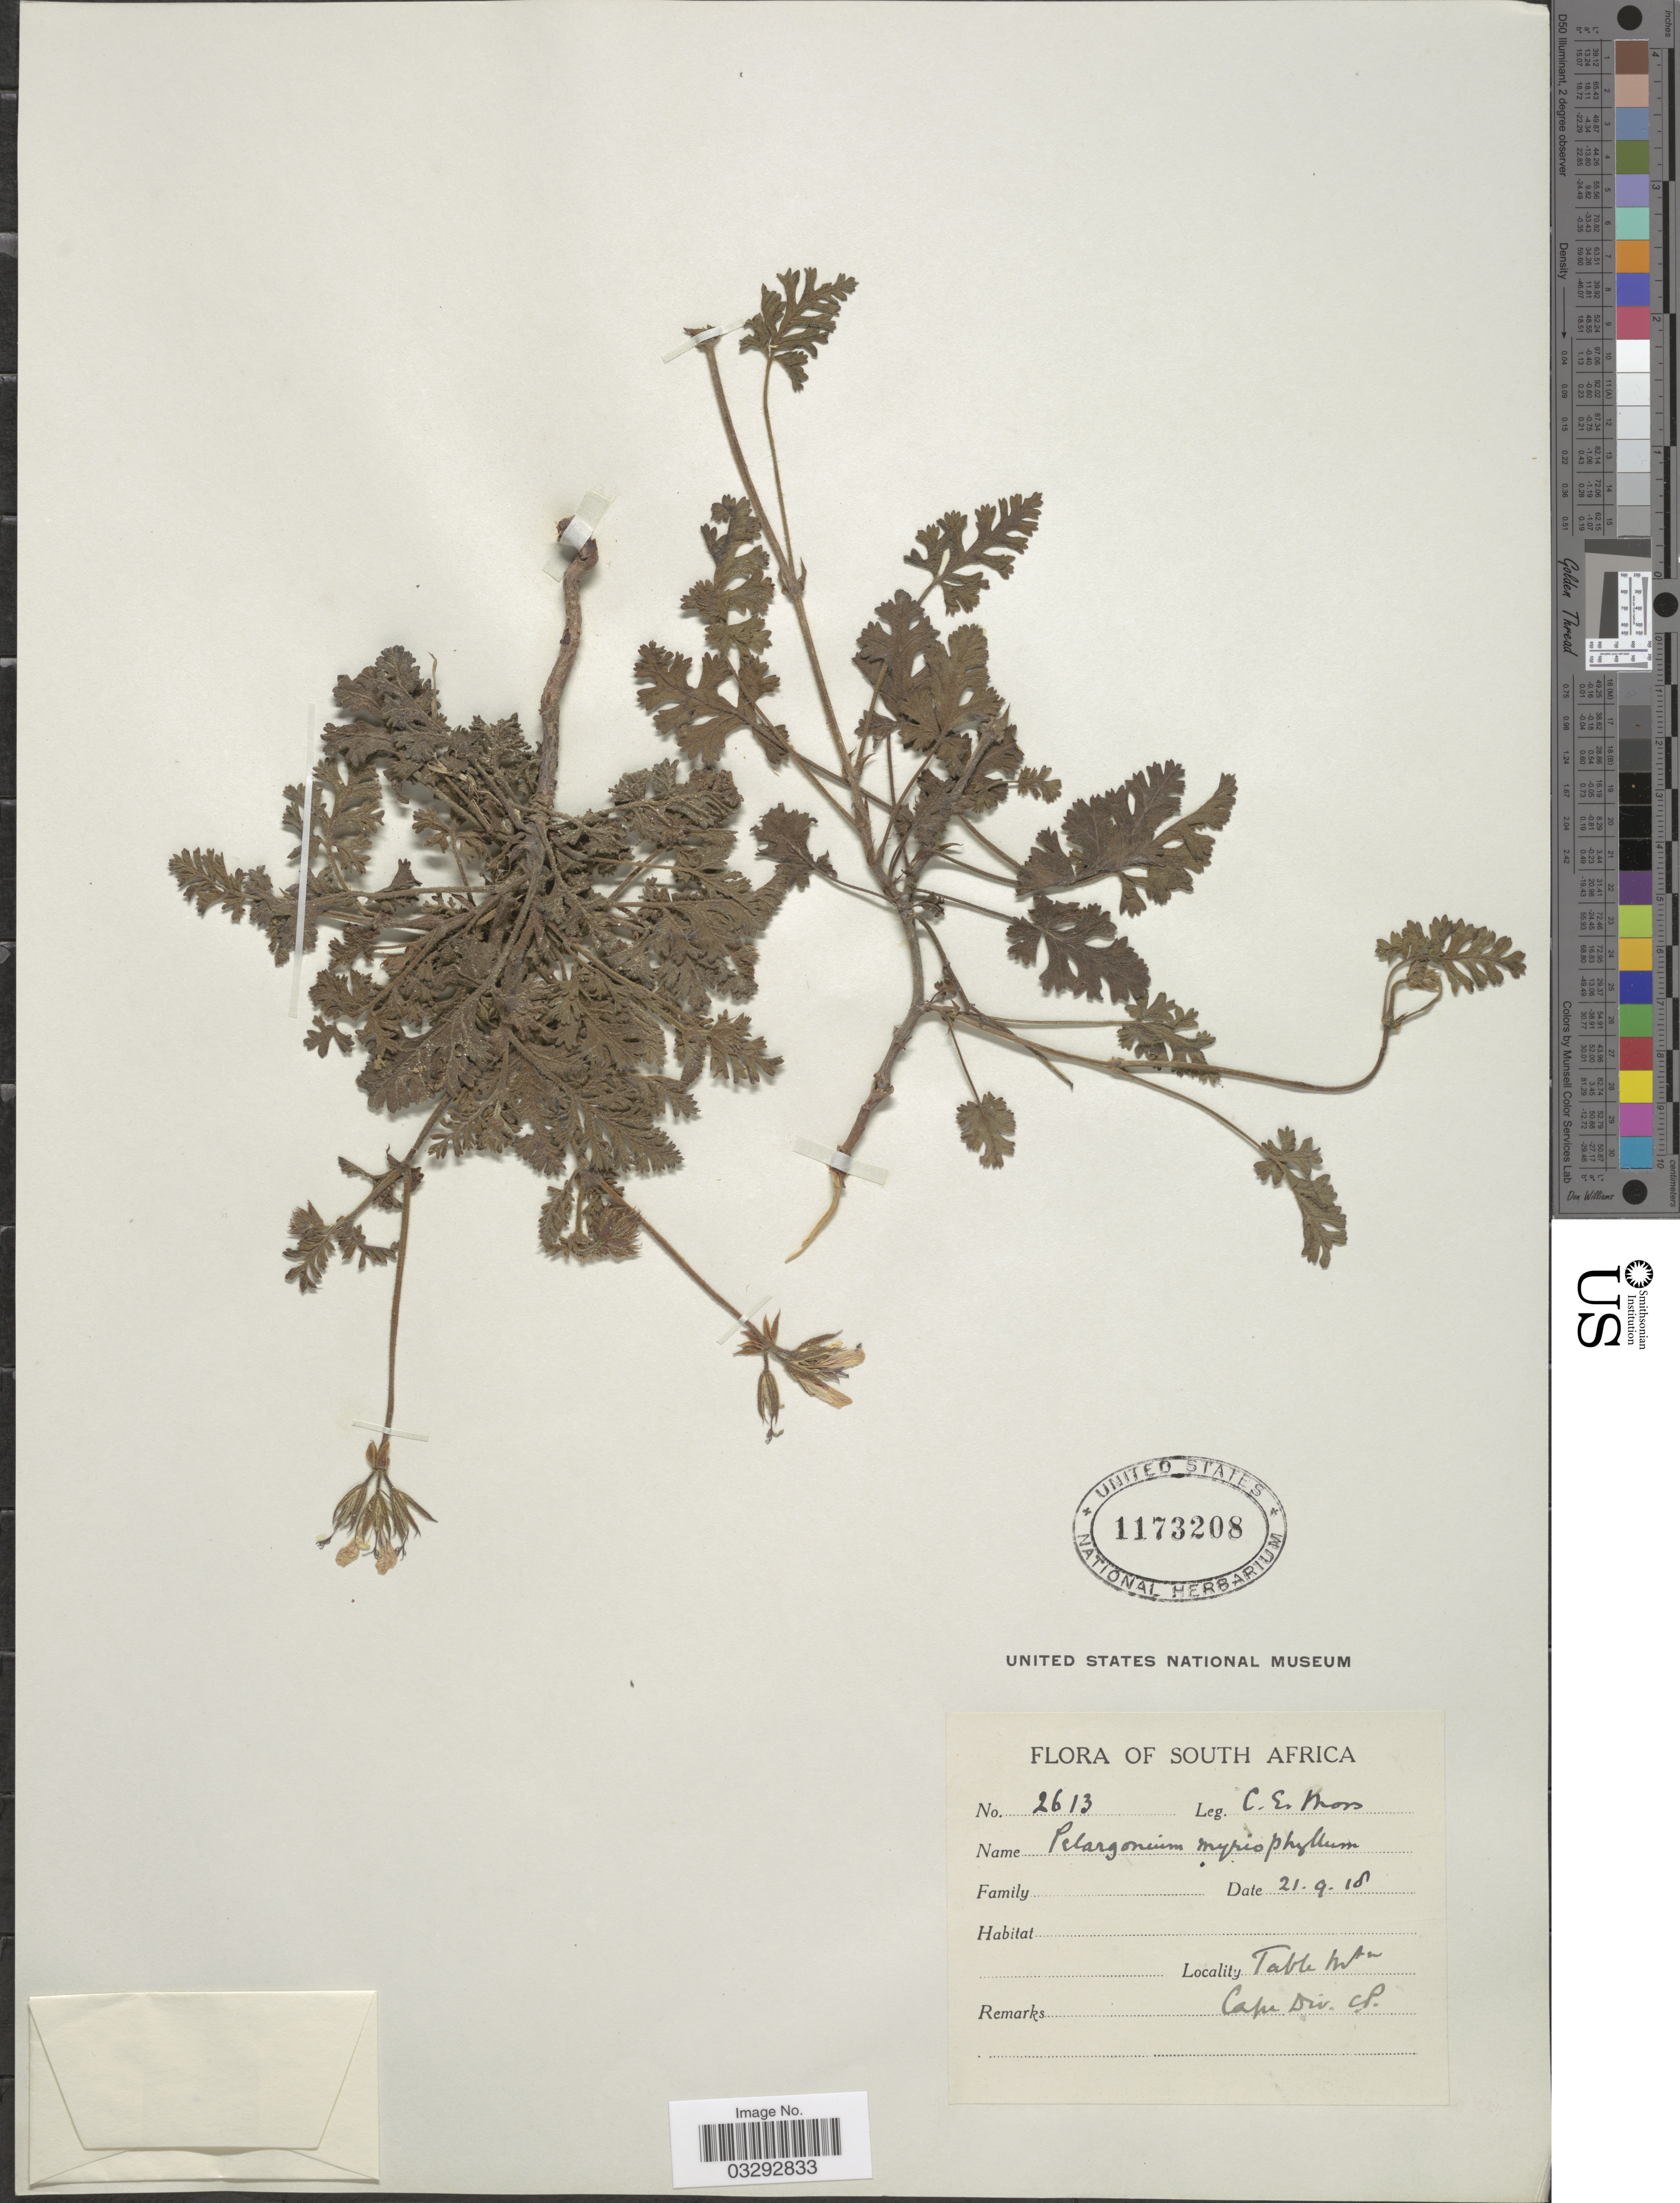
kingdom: Plantae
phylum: Tracheophyta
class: Magnoliopsida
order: Geraniales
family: Geraniaceae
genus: Pelargonium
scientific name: Pelargonium myrrhifolium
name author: L'Hér.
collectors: C. E. Moss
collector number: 2613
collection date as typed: Transcribed d/m/y: 21/9/18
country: South Africa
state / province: Western Cape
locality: Table Mts., Cape Div.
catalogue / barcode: US 1173208